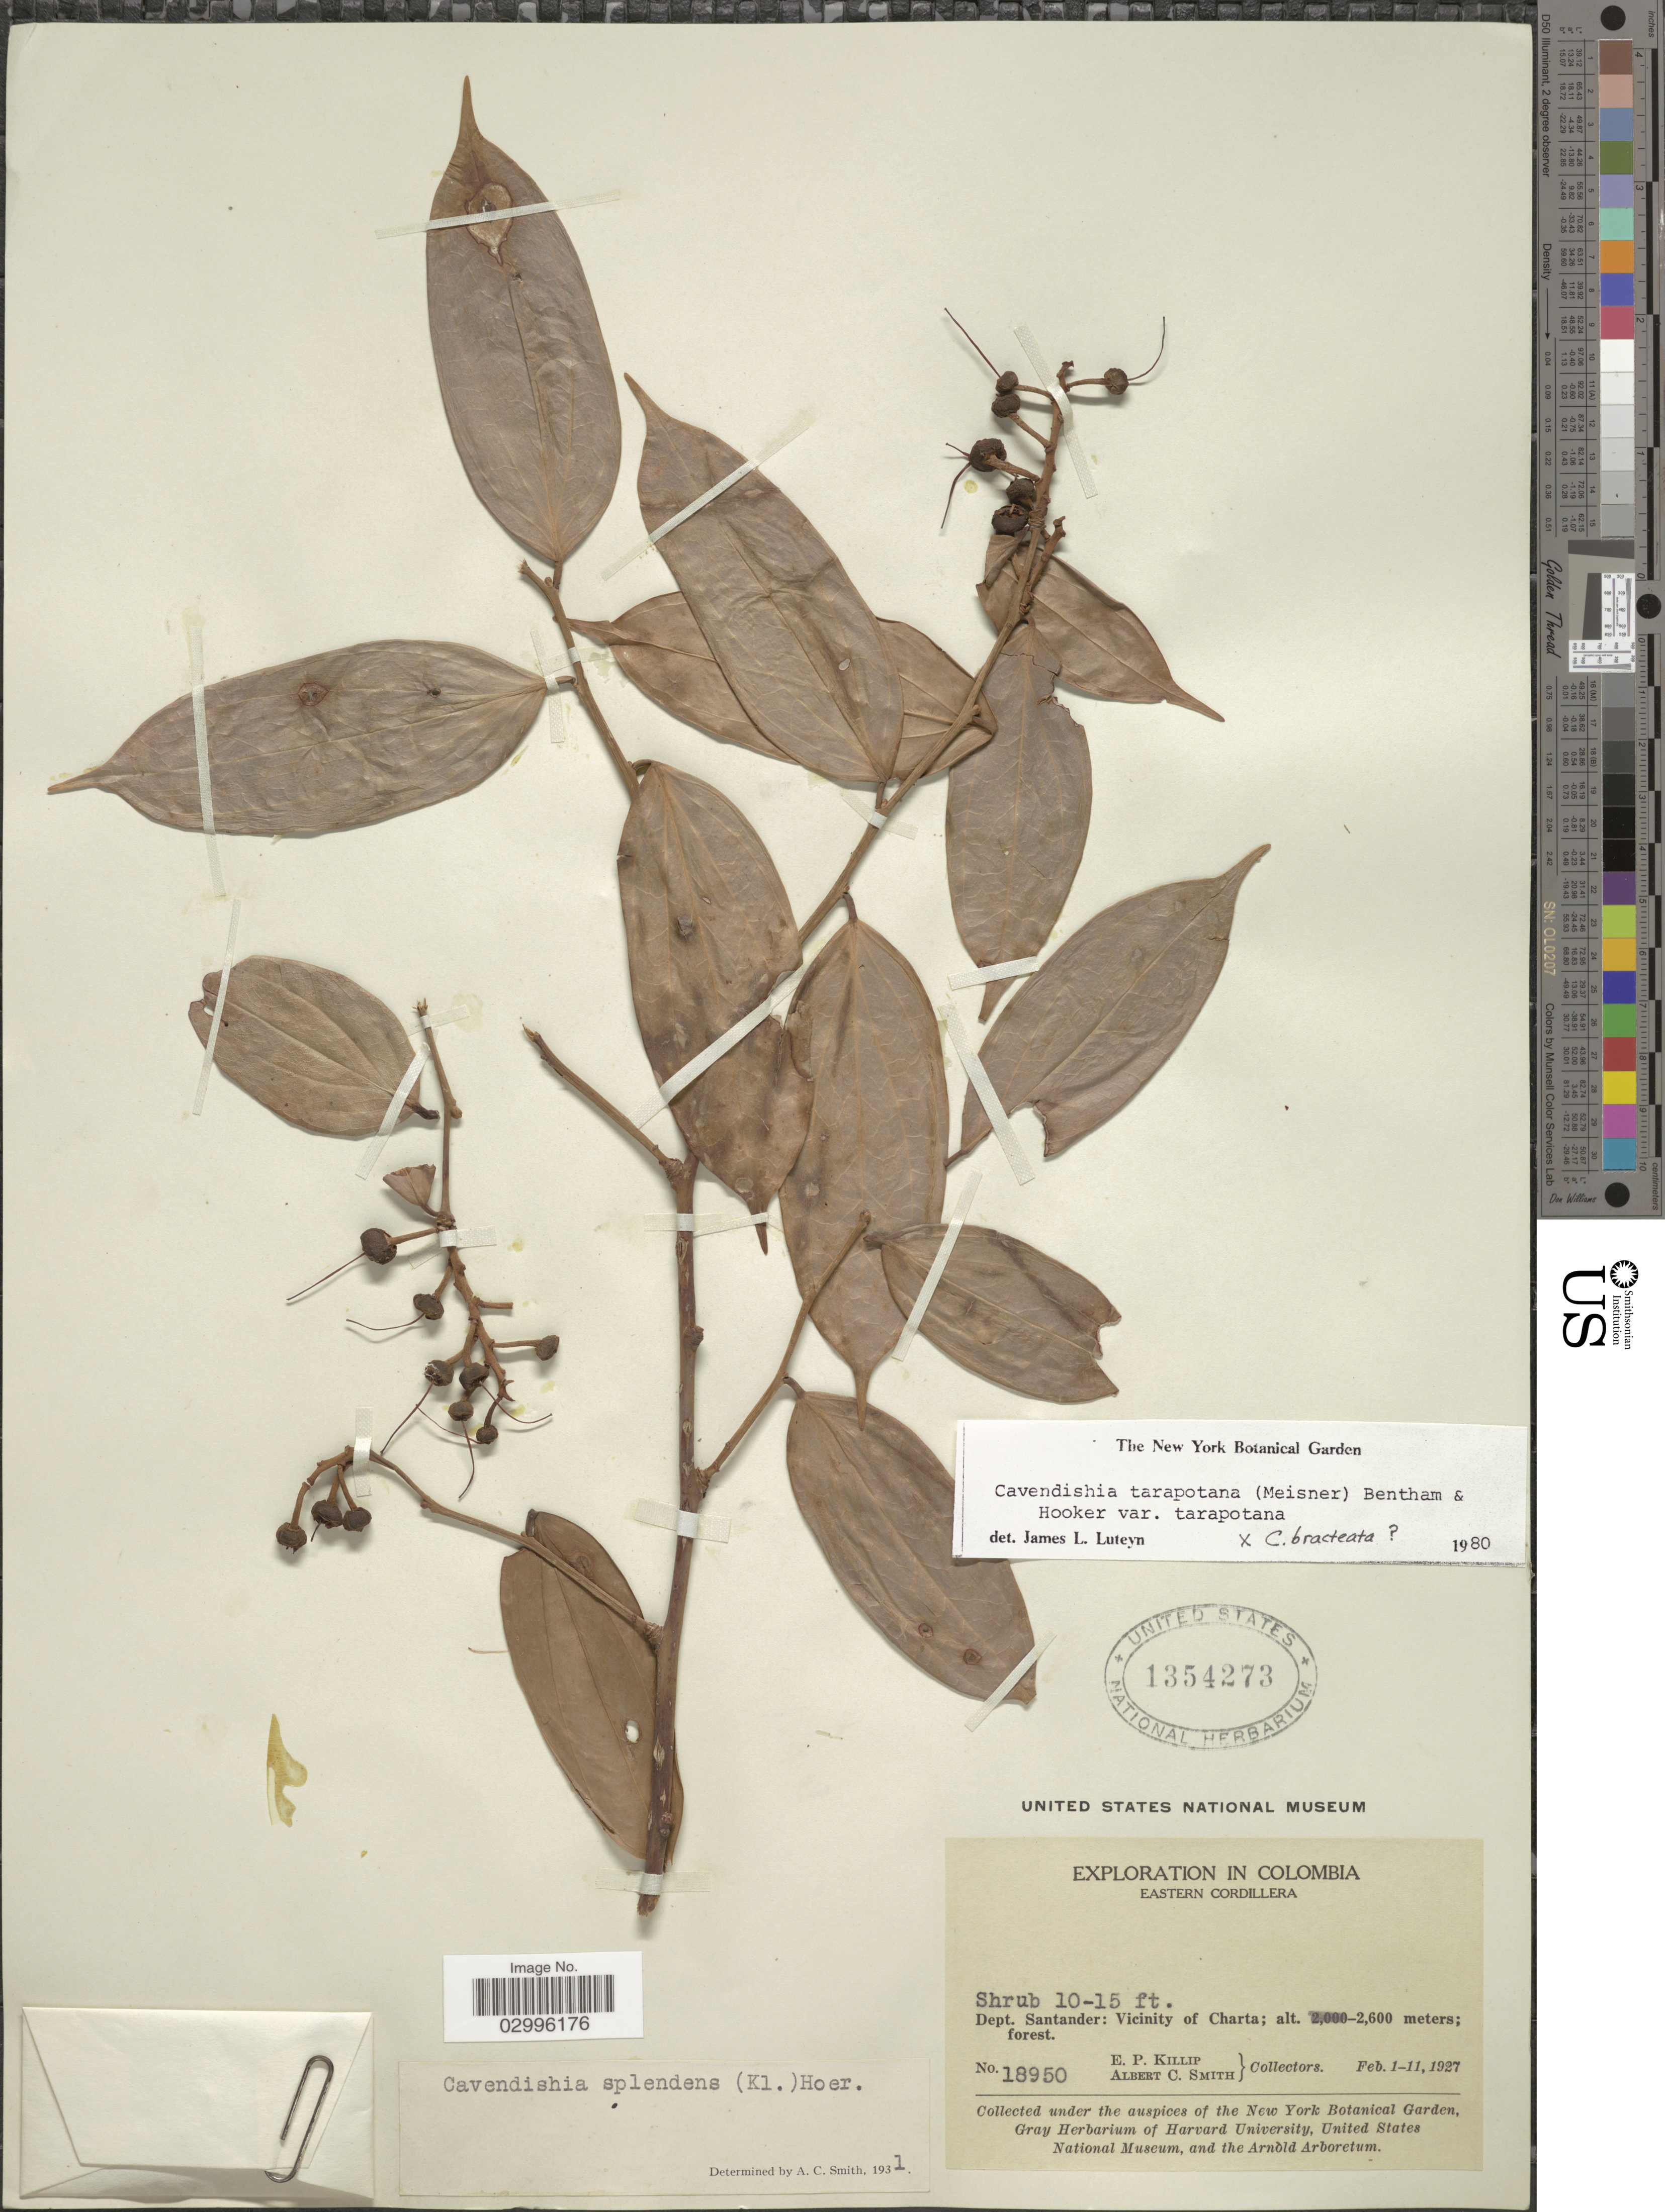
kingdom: Plantae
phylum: Tracheophyta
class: Magnoliopsida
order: Ericales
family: Ericaceae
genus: Cavendishia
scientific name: Cavendishia tarapotana var. tarapotana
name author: (Meisn.) Benth. & Hook.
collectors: E. P. Killip & A. C. Smith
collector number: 18950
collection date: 1927-02-01/1927-02-11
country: Colombia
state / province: Santander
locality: Eastern Cordillera. Dept. Santander: Vicinity of Charta.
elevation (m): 2600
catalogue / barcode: US 1354273